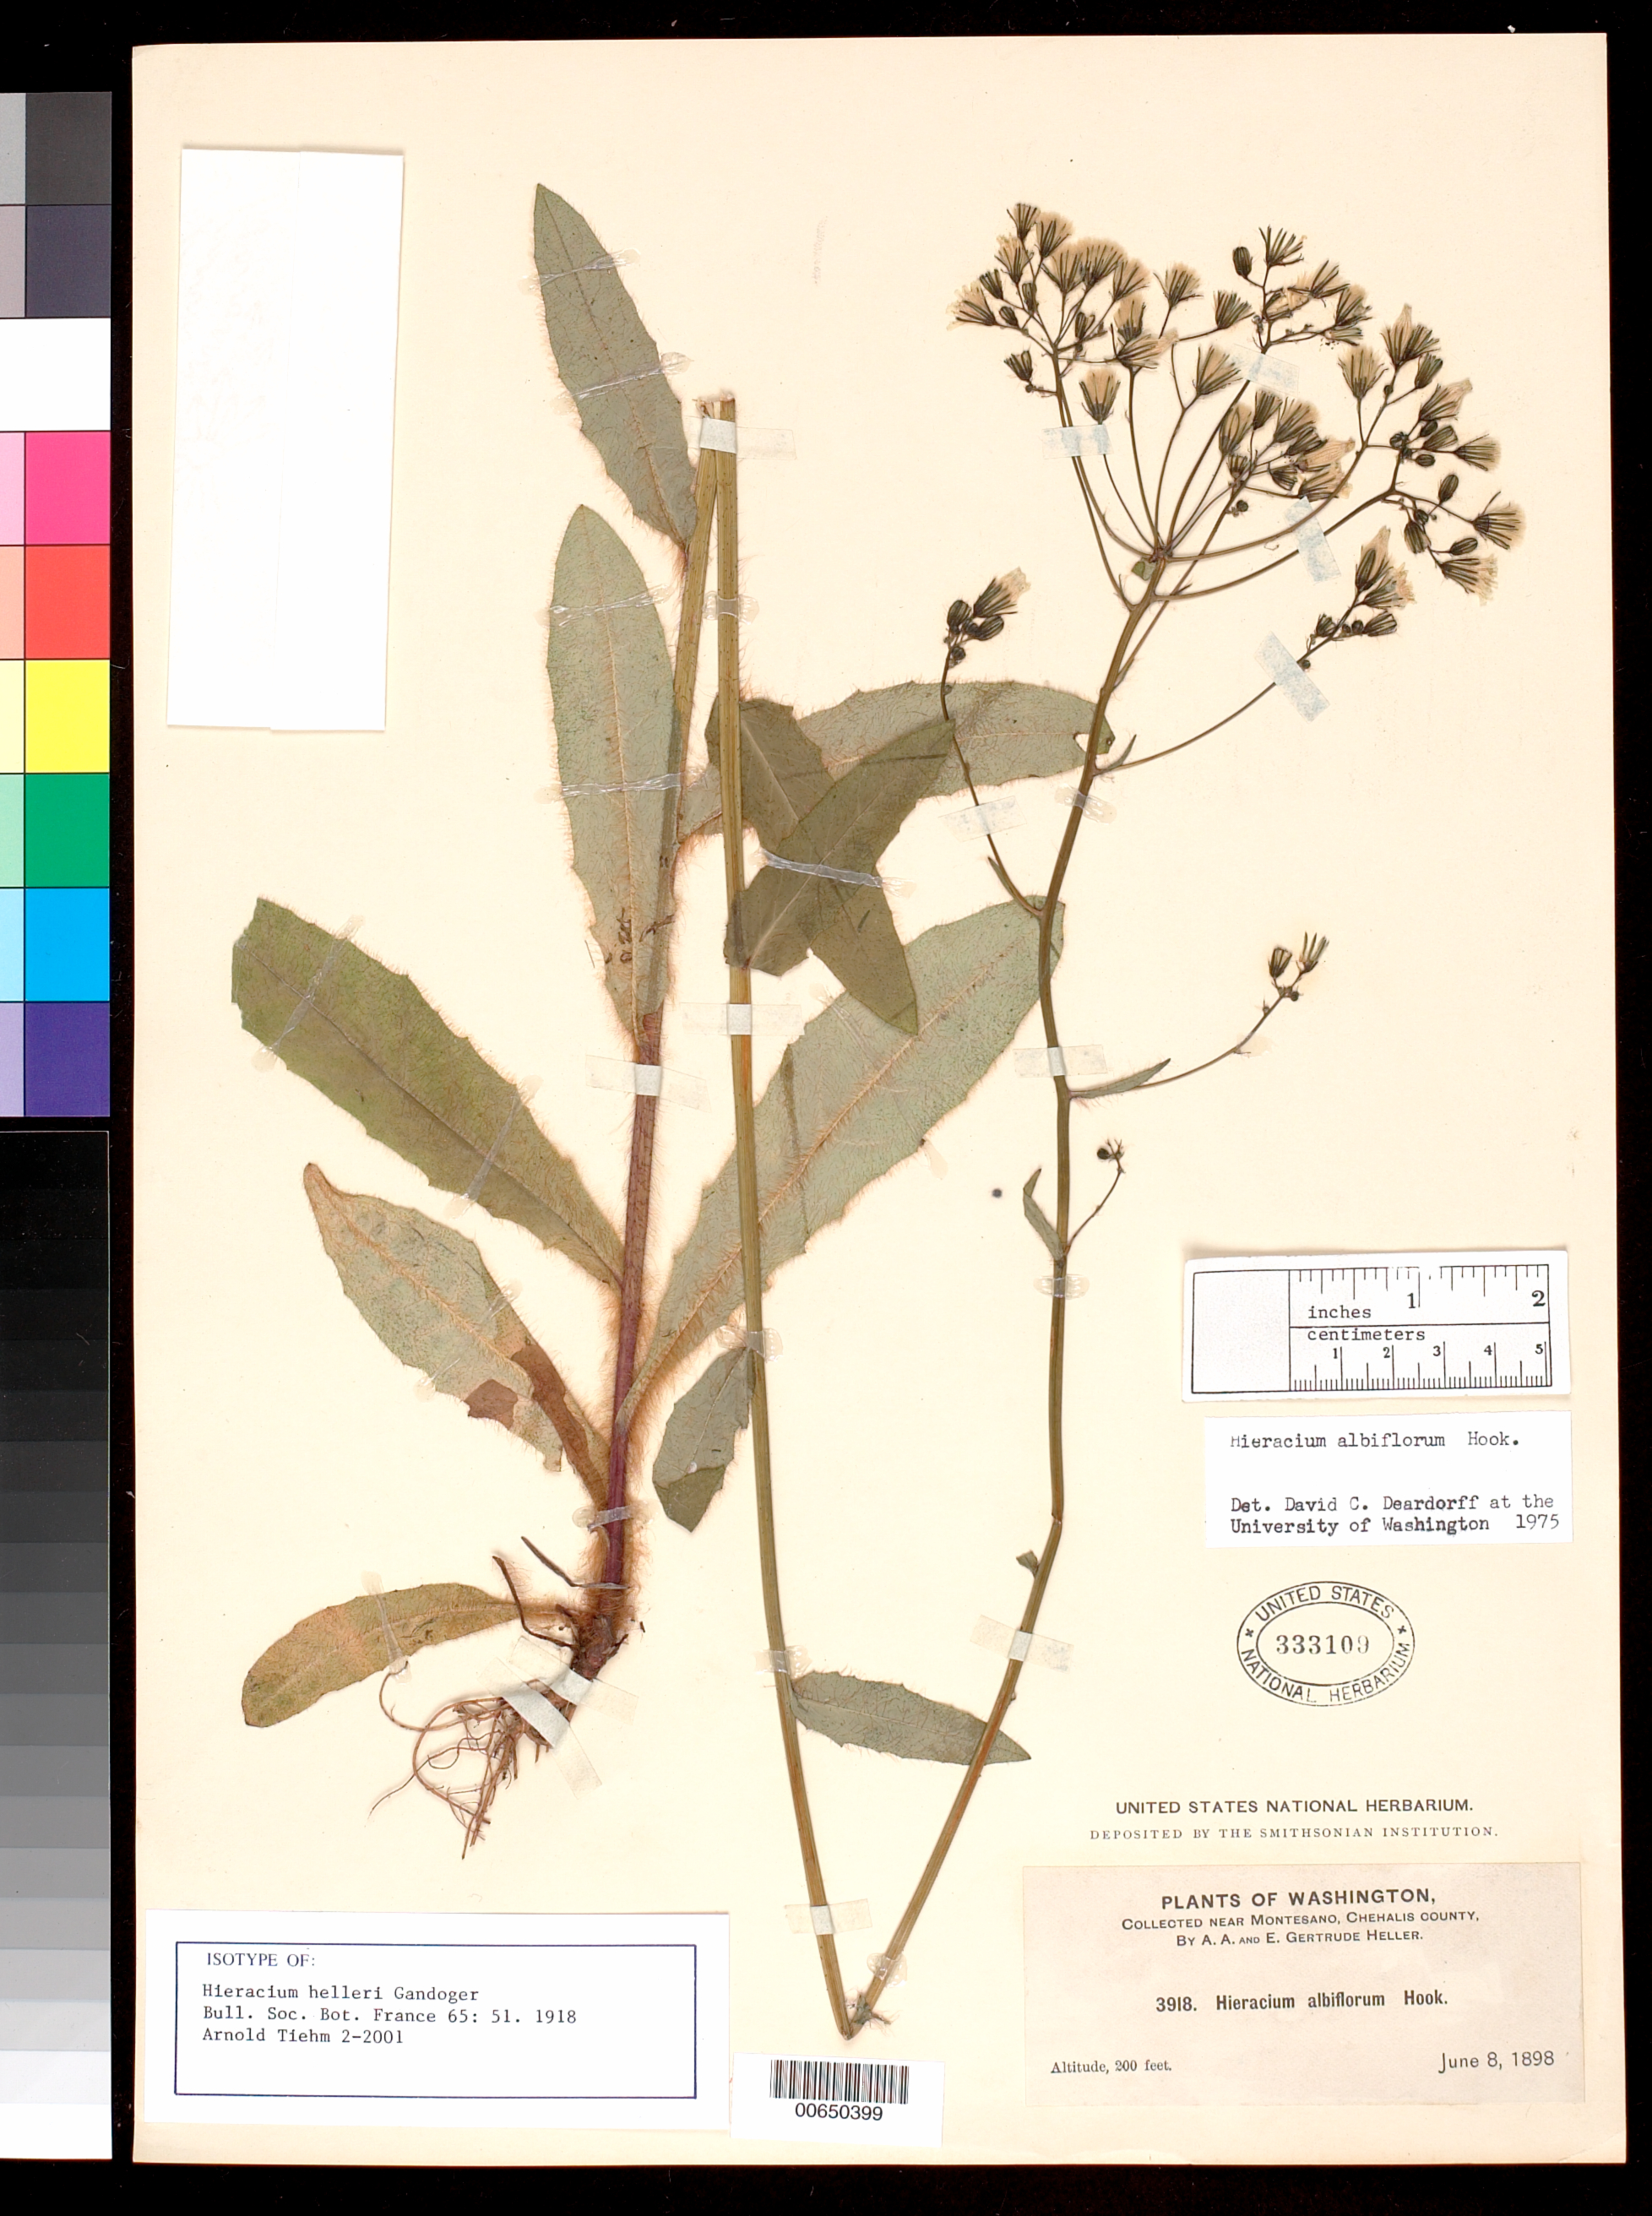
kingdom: Plantae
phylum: Tracheophyta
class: Magnoliopsida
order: Asterales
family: Asteraceae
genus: Hieracium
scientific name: Hieracium helleri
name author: Gand.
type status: Isotype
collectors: A. A. Heller & E. G. Heller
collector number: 3918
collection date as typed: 08 Jun 1898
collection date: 1898-06-08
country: United States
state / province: Washington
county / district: Grays Harbor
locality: Near Montesano.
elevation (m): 61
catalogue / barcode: US 333109